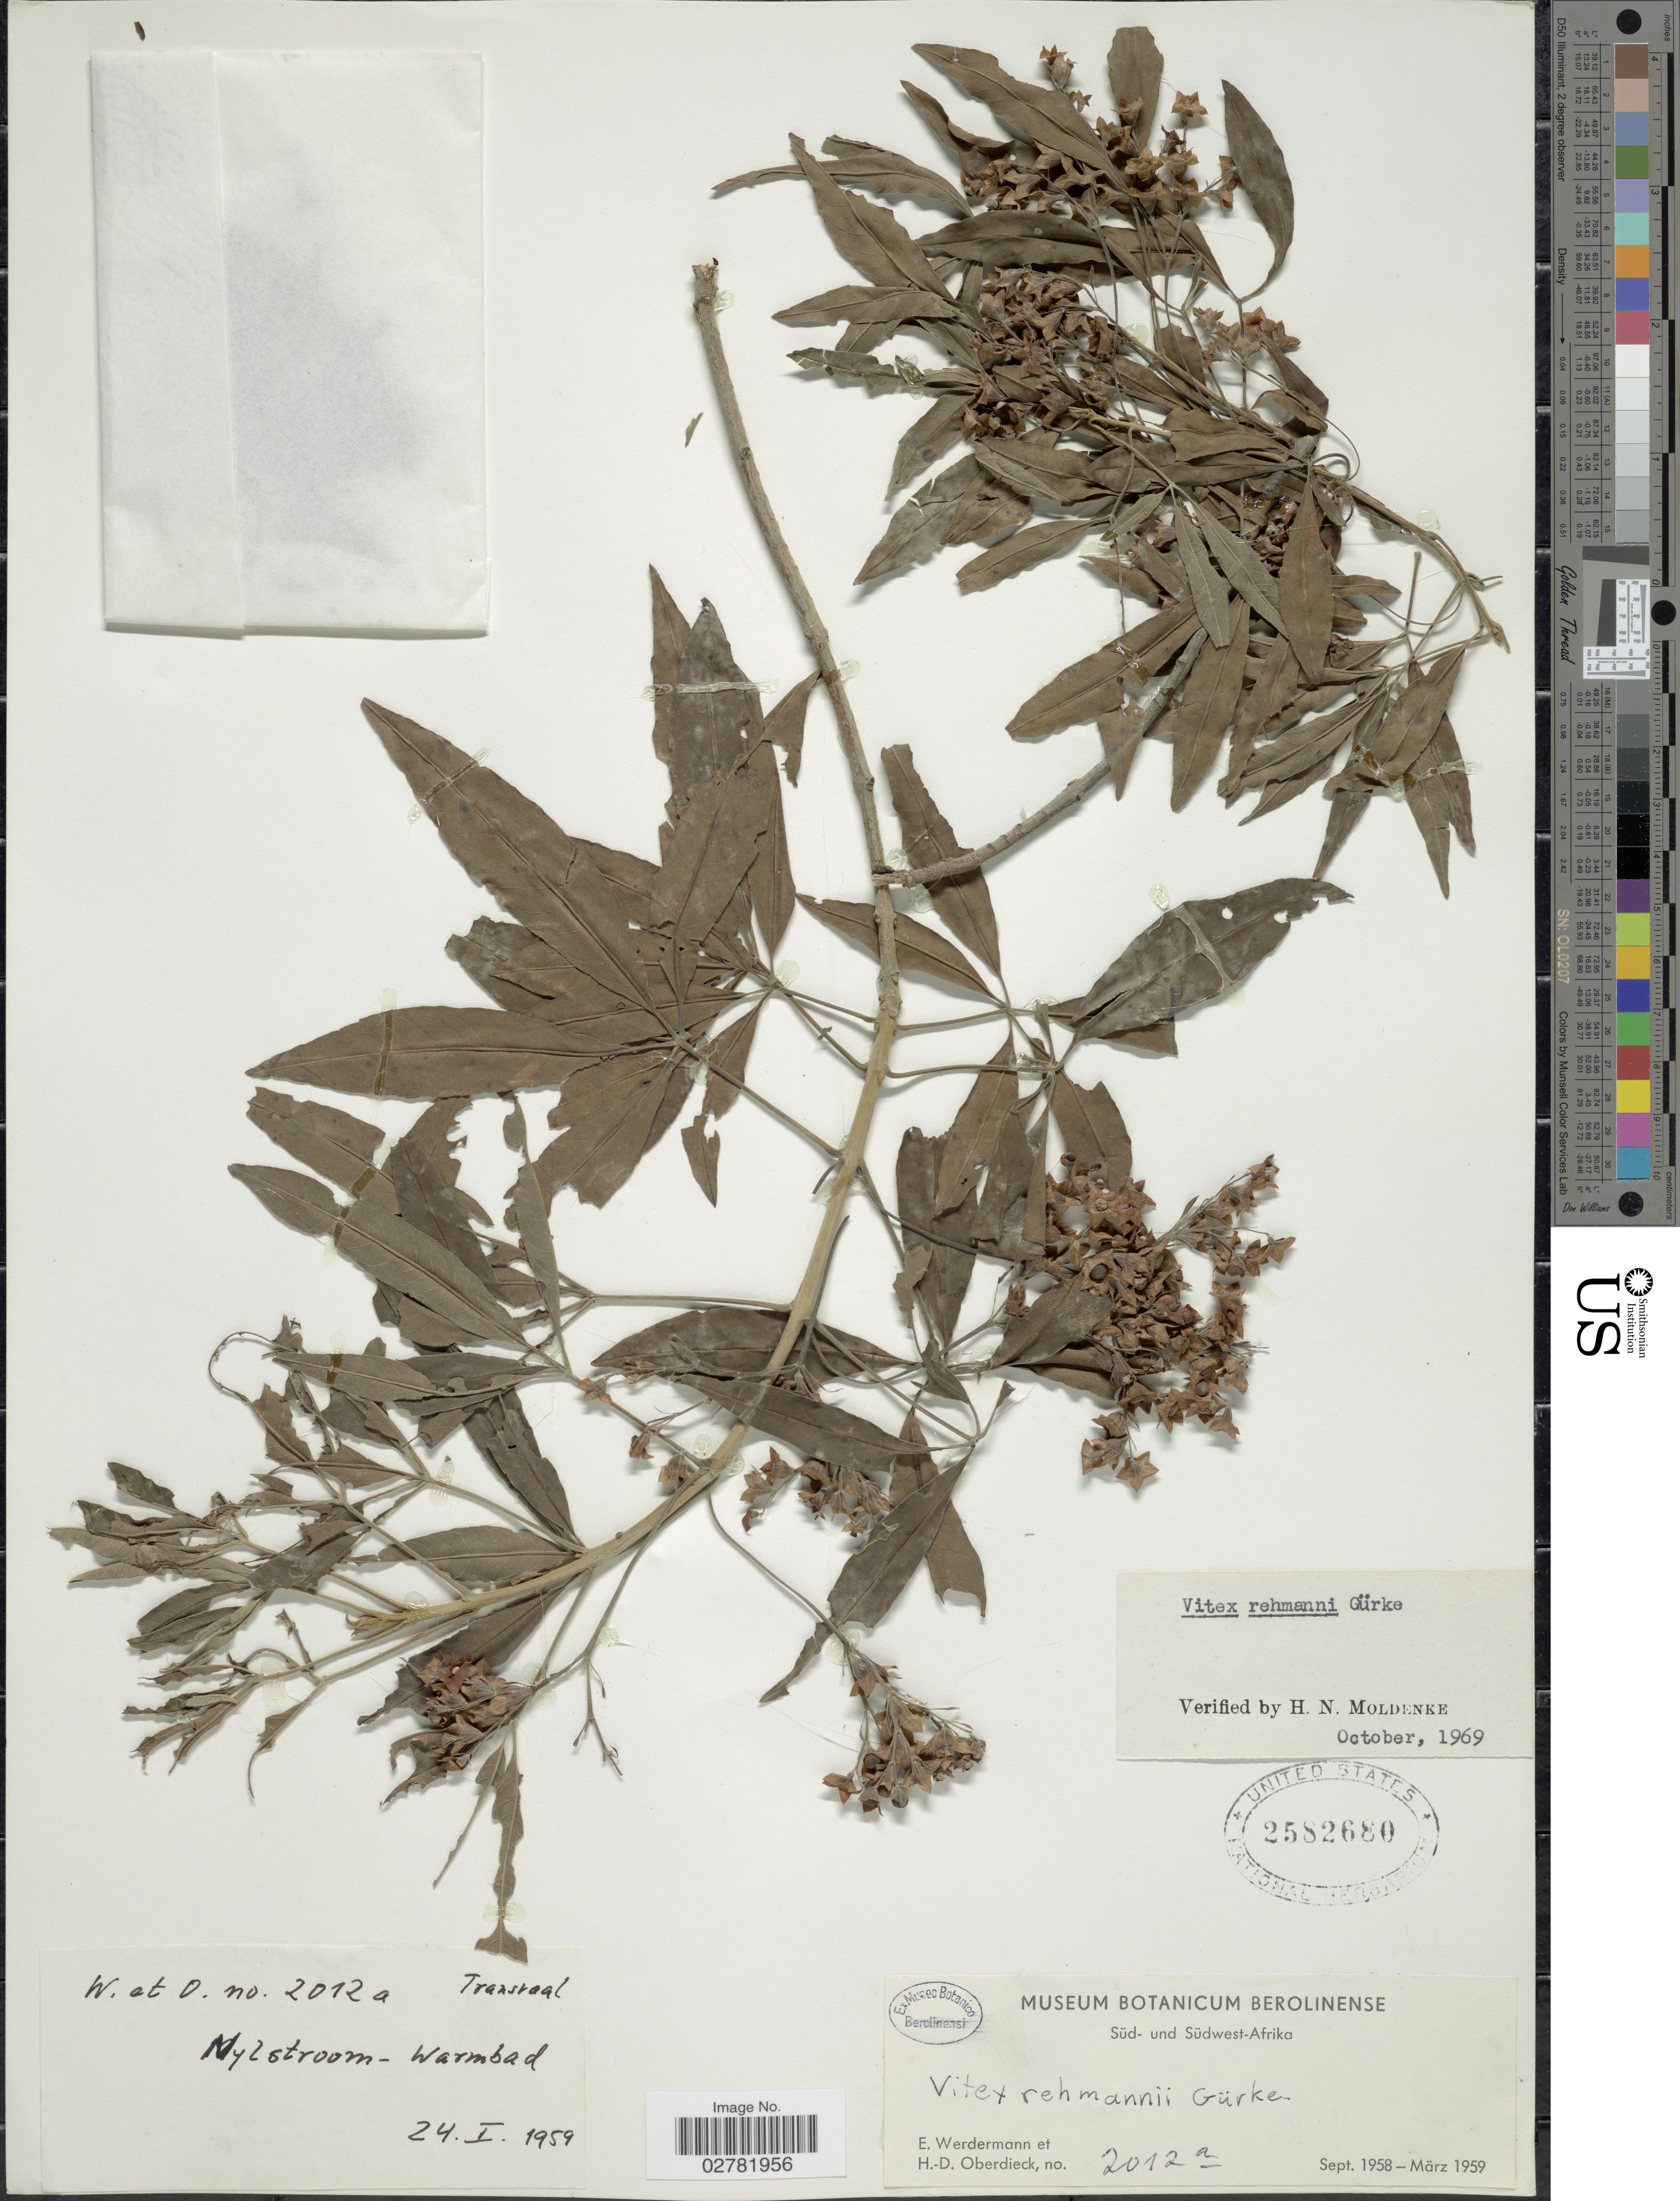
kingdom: Plantae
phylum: Tracheophyta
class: Magnoliopsida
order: Lamiales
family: Lamiaceae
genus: Vitex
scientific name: Vitex rehmannii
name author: Gürke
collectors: E. Werdermann & H. Oberdieck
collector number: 2012a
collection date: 1959-01-24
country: South Africa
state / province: Limpopo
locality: Transvaal. Nylstroom-Warmbad. Süd-und Südwest-Afrika.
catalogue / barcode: US 2582680